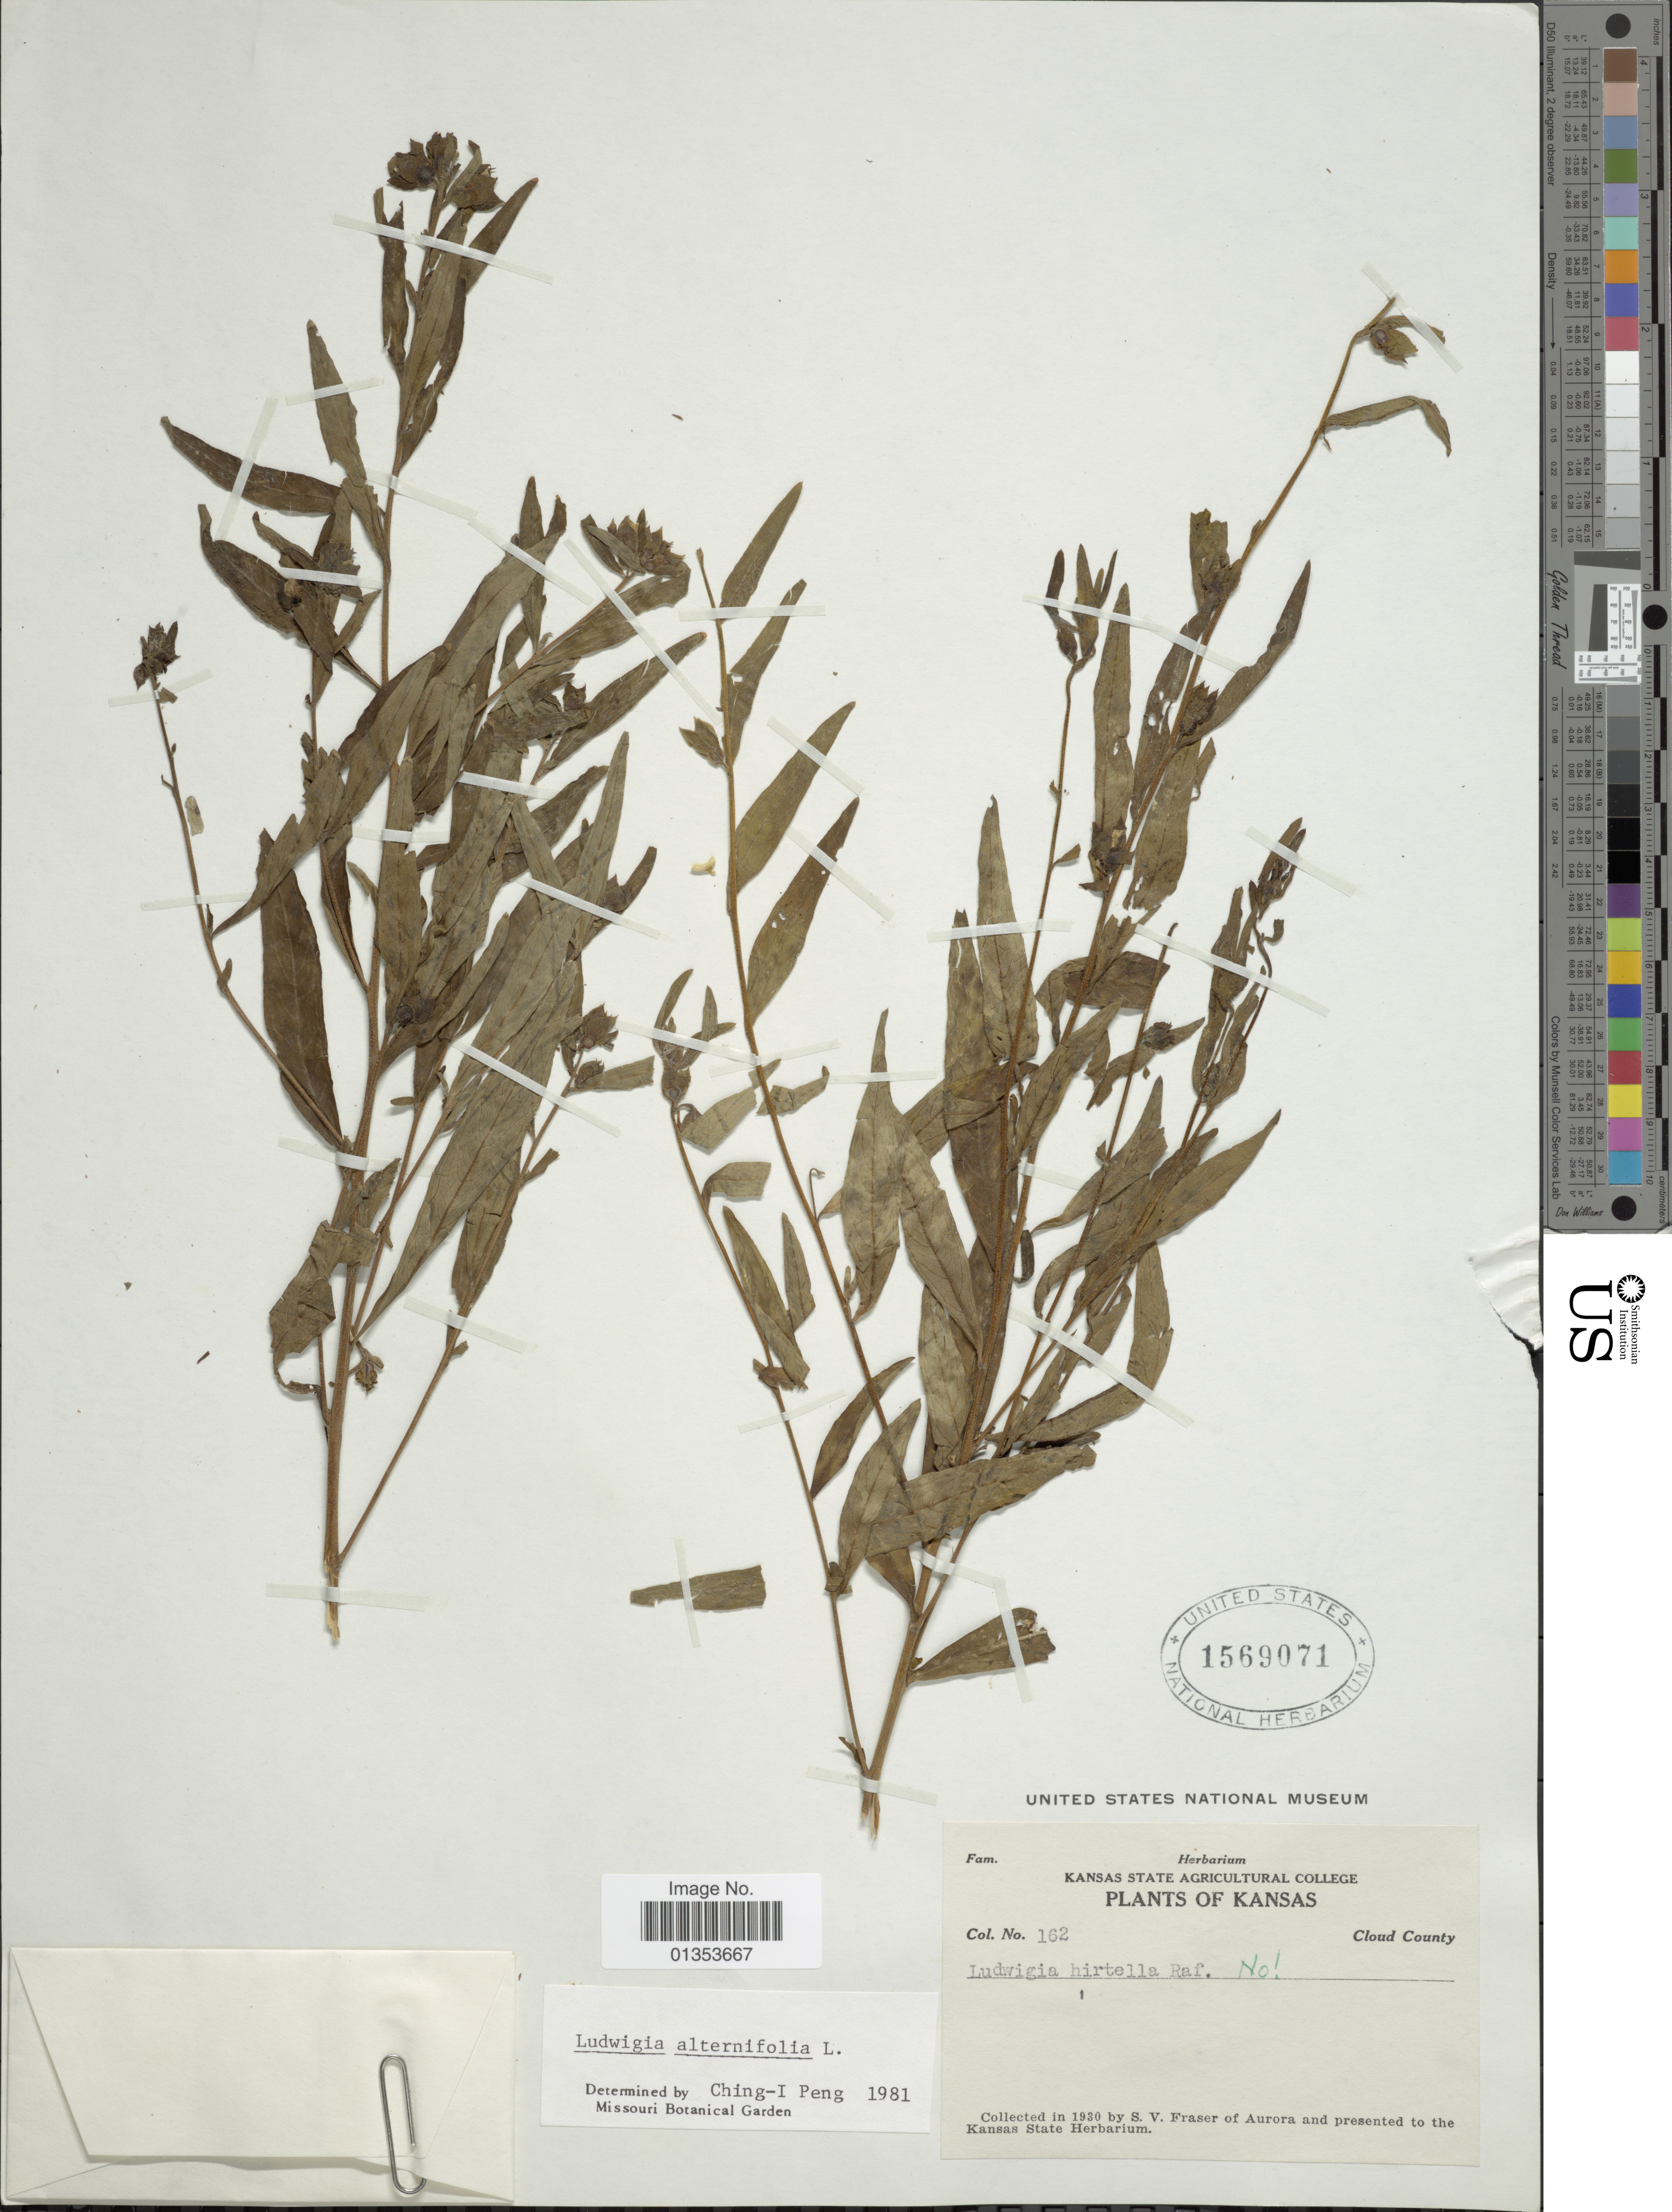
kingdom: Plantae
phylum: Tracheophyta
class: Magnoliopsida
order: Myrtales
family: Onagraceae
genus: Ludwigia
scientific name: Ludwigia alternifolia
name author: L.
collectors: S. Fraser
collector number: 162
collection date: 1930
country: United States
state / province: Kansas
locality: Cloud County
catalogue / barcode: US 1569071